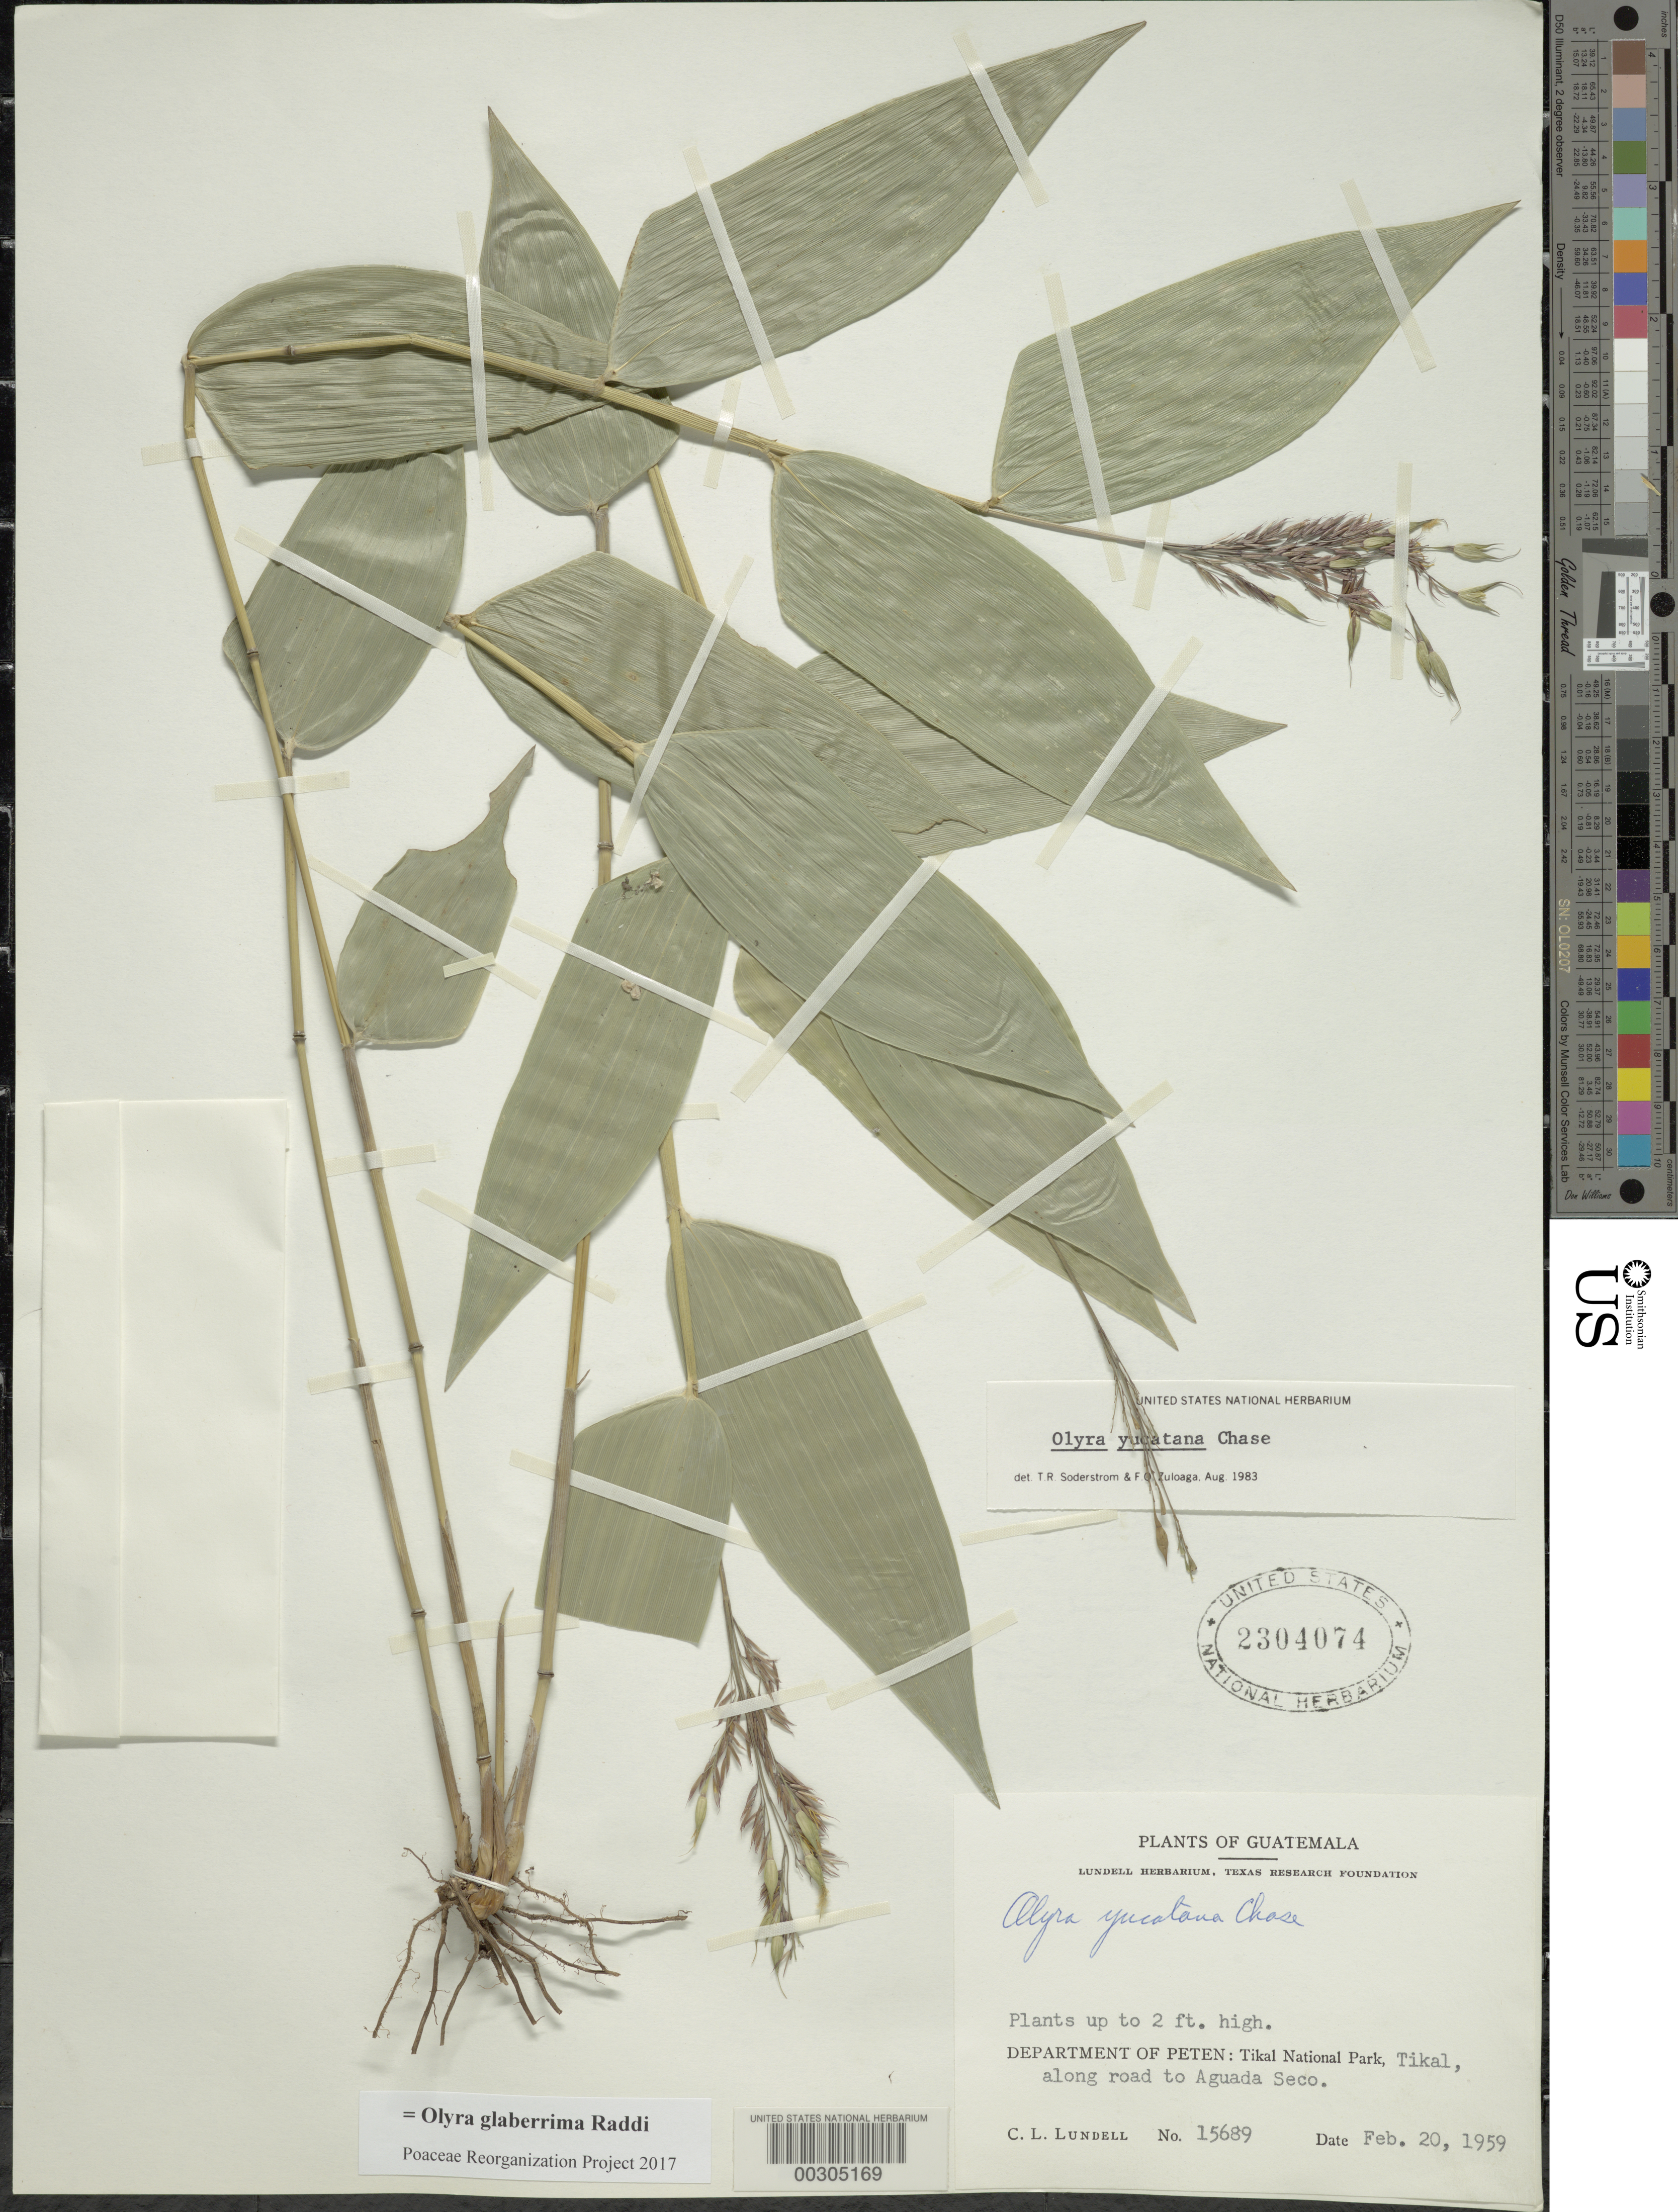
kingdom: Plantae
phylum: Tracheophyta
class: Liliopsida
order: Poales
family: Poaceae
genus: Olyra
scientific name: Olyra glaberrima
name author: Raddi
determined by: Poaceae Reorganization Project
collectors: C. L. Lundell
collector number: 15689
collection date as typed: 20 Feb 1959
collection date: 1959-02-20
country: Guatemala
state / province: El Petén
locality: Tikal National Park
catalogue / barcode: US 2304074